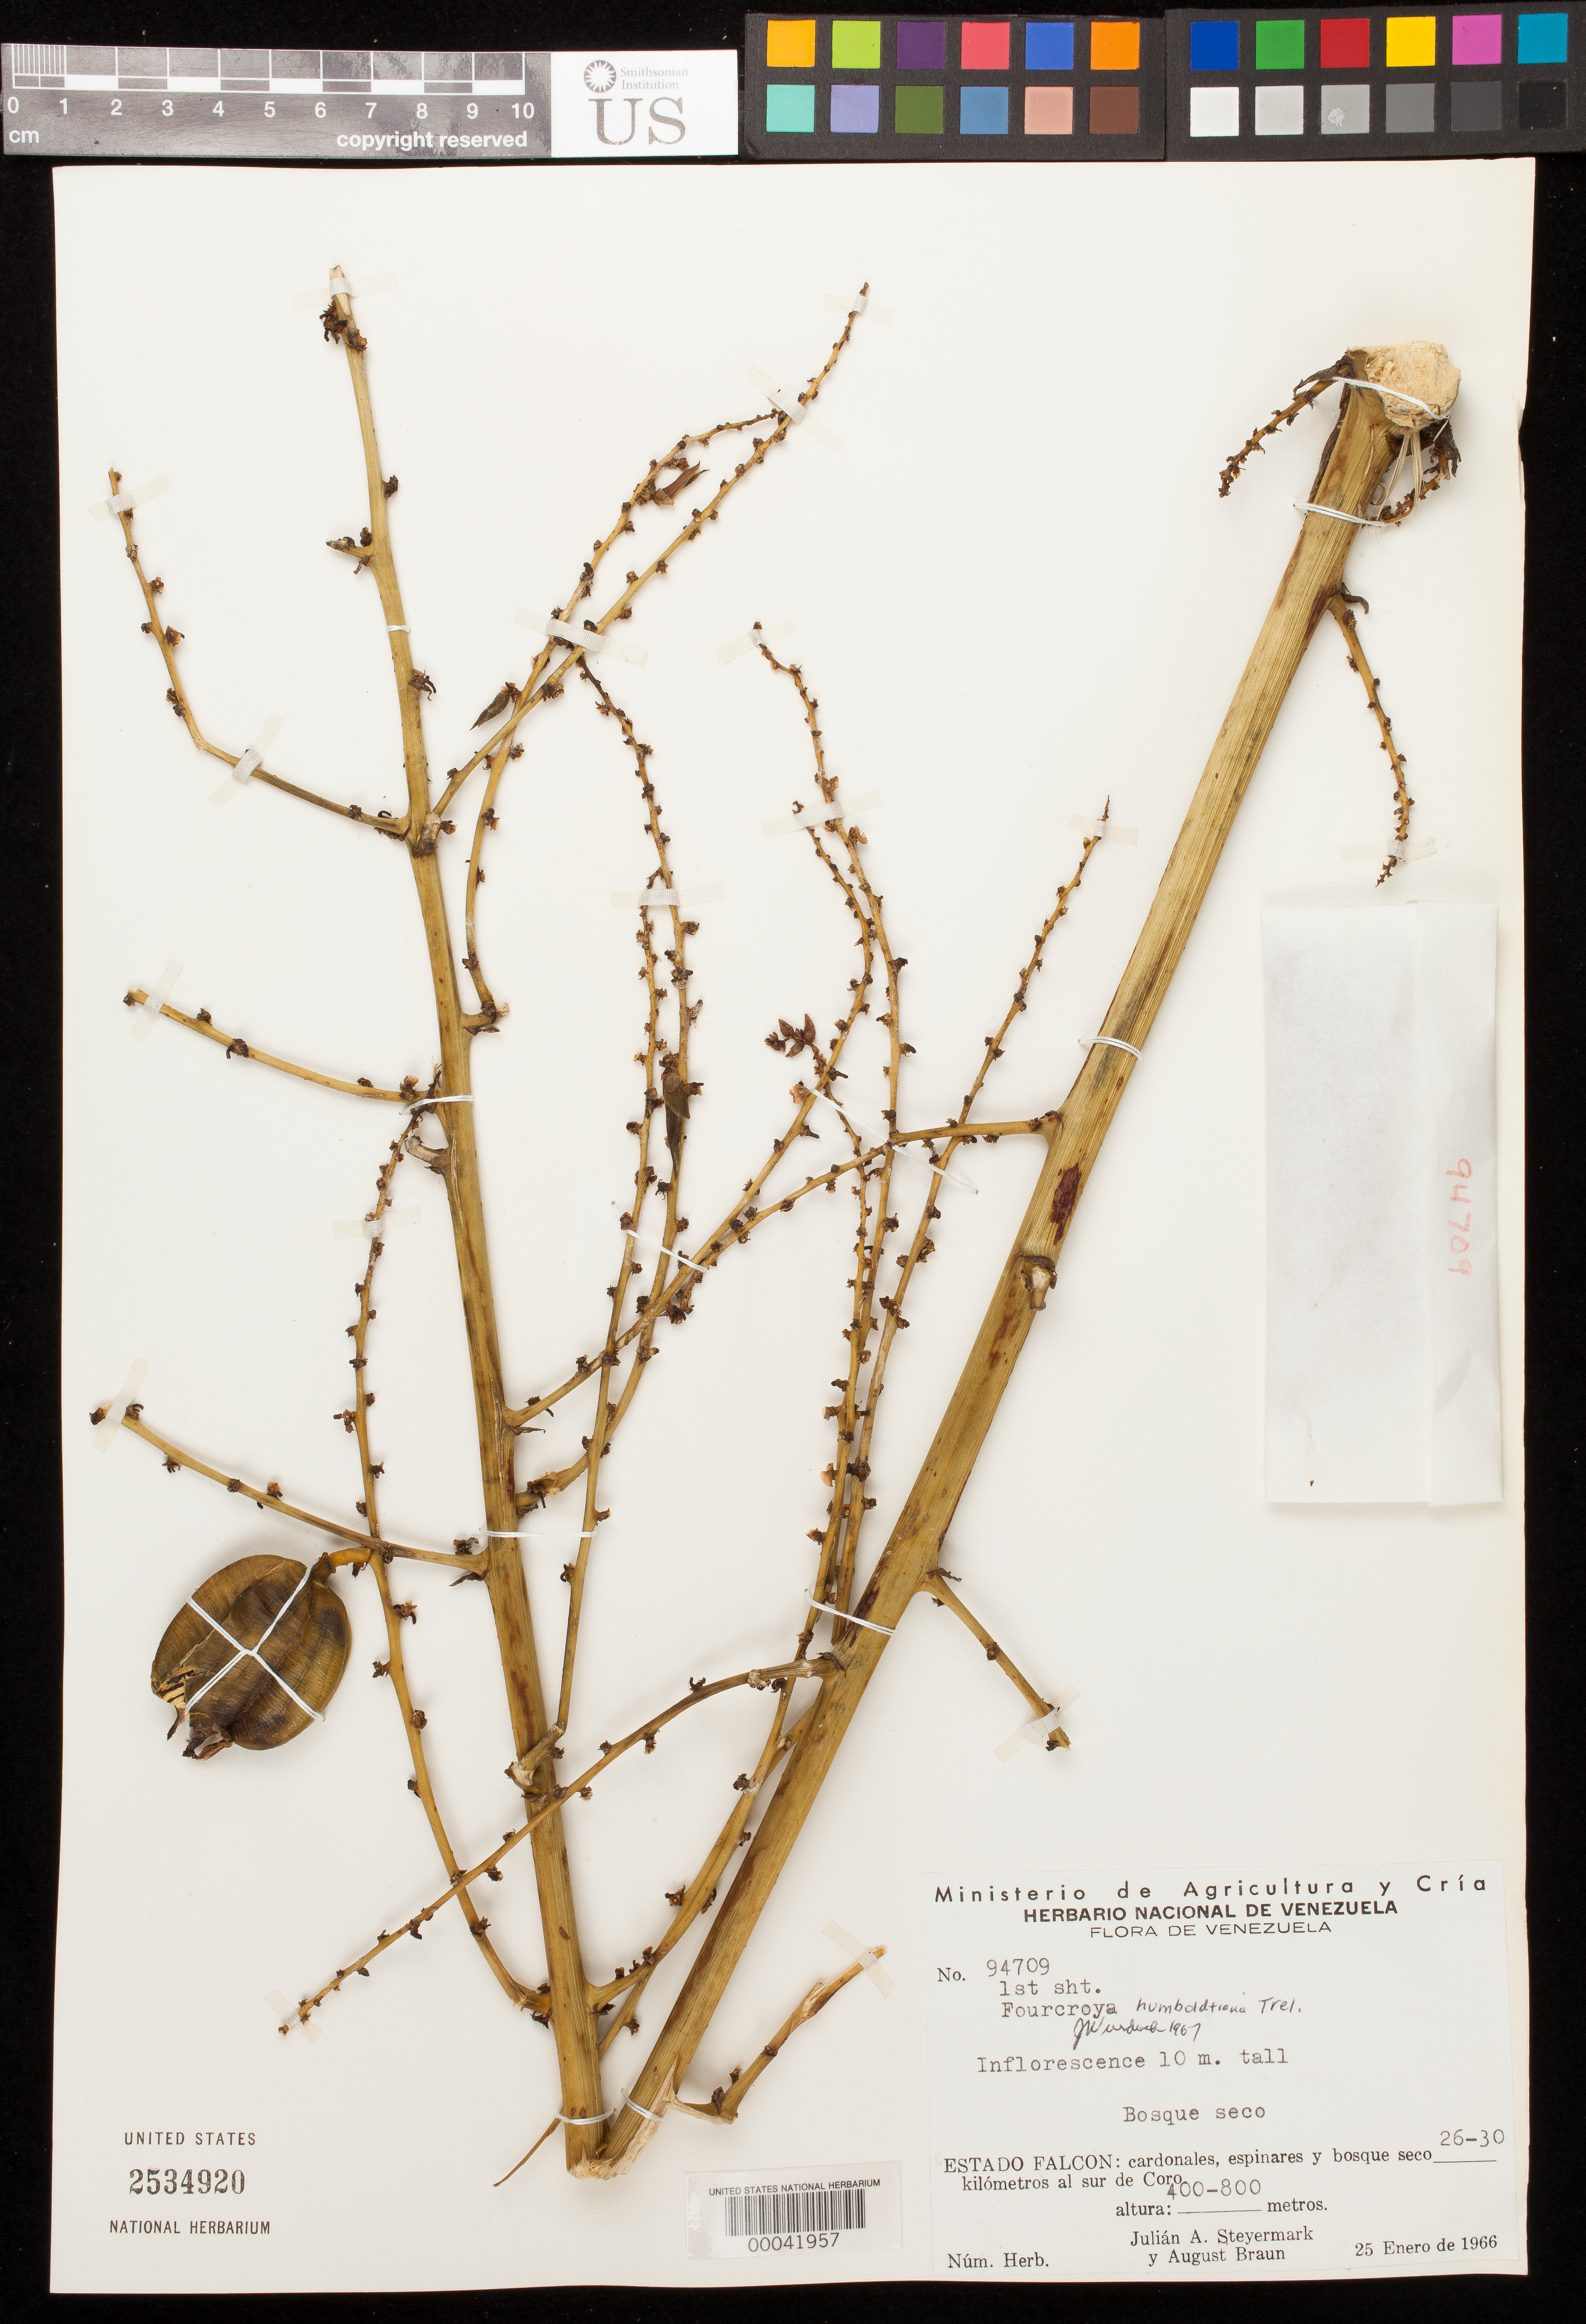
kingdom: Plantae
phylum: Tracheophyta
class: Liliopsida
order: Asparagales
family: Asparagaceae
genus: Furcraea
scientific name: Furcraea humboldtiana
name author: Trel.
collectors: J. Steyermark & A. Braun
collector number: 94709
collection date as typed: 25 Enero de 1966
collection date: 1966-01-25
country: Venezuela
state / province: Falcón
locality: Estado Falcon: 26-30 km al sur de Coro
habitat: Thistles, spine and arid woods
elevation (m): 400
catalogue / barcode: US 2534920